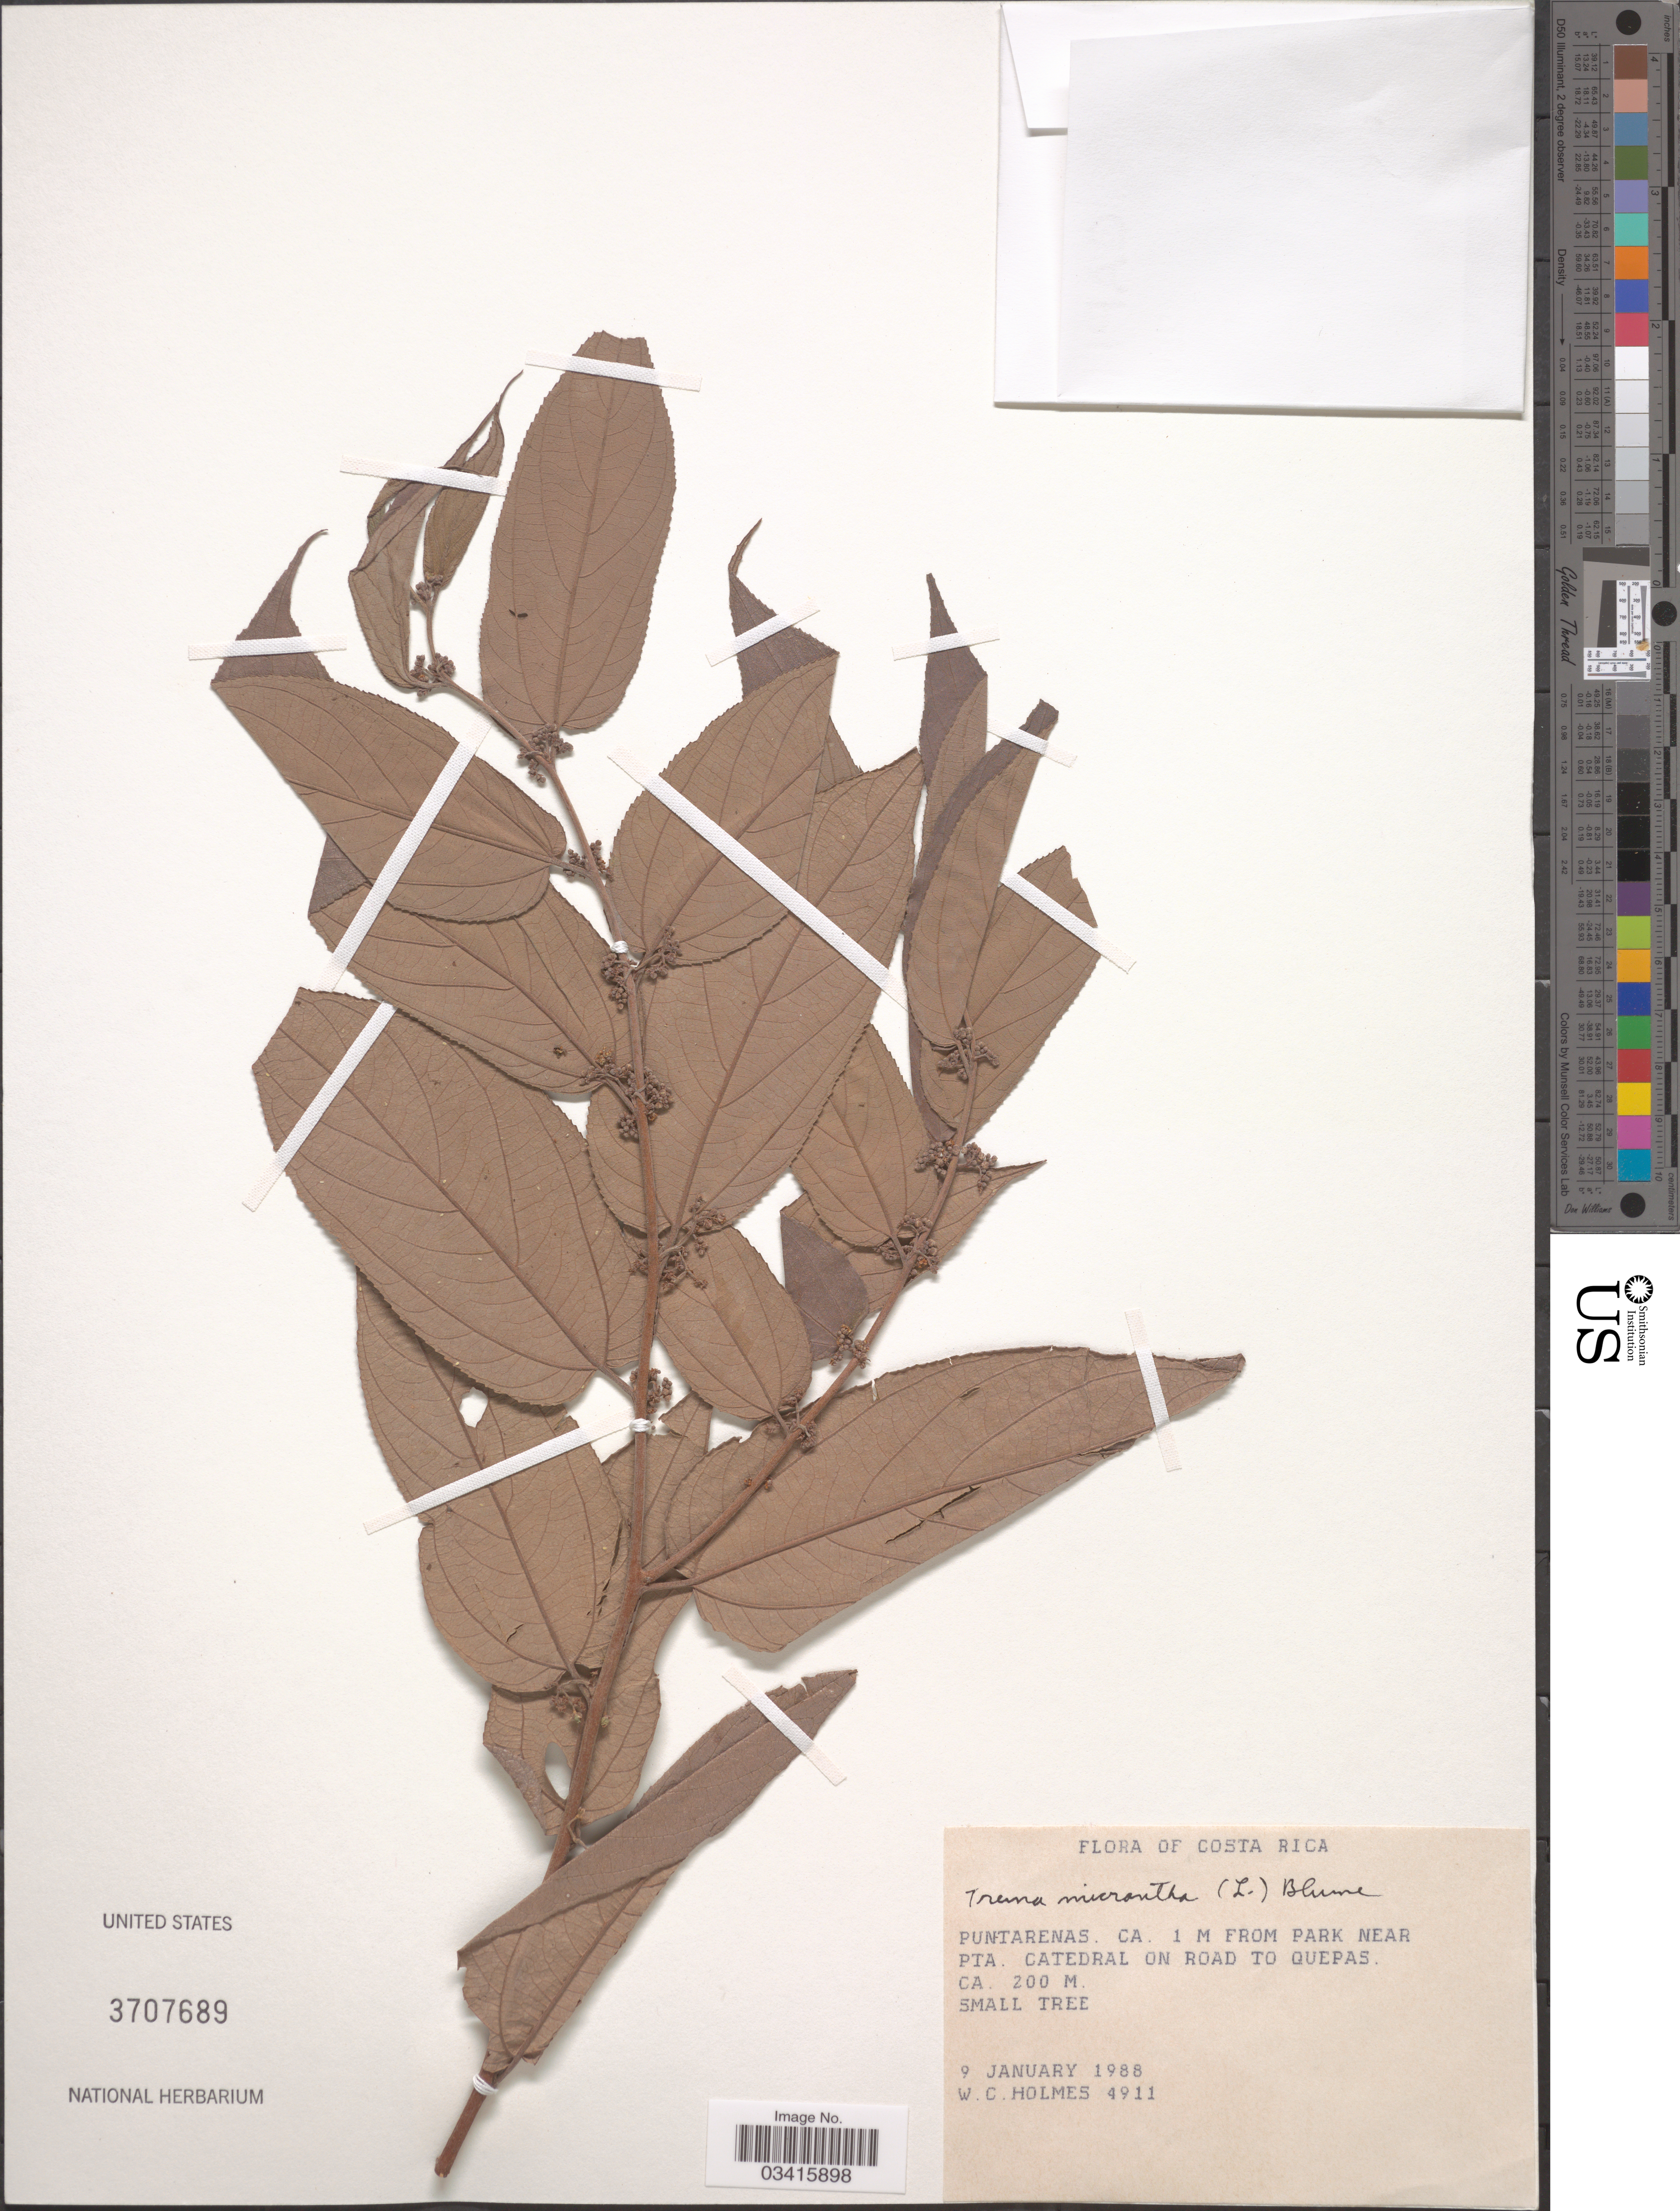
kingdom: Plantae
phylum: Tracheophyta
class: Magnoliopsida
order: Rosales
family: Cannabaceae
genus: Trema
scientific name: Trema micranthum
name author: (L.) Blume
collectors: W. Holmes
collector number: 4911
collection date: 1988-01-09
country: Costa Rica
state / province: Puntarenas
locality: Ca. 1 m from park near Pta, Catedral on road to Quepas.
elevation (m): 200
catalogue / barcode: US 3707689